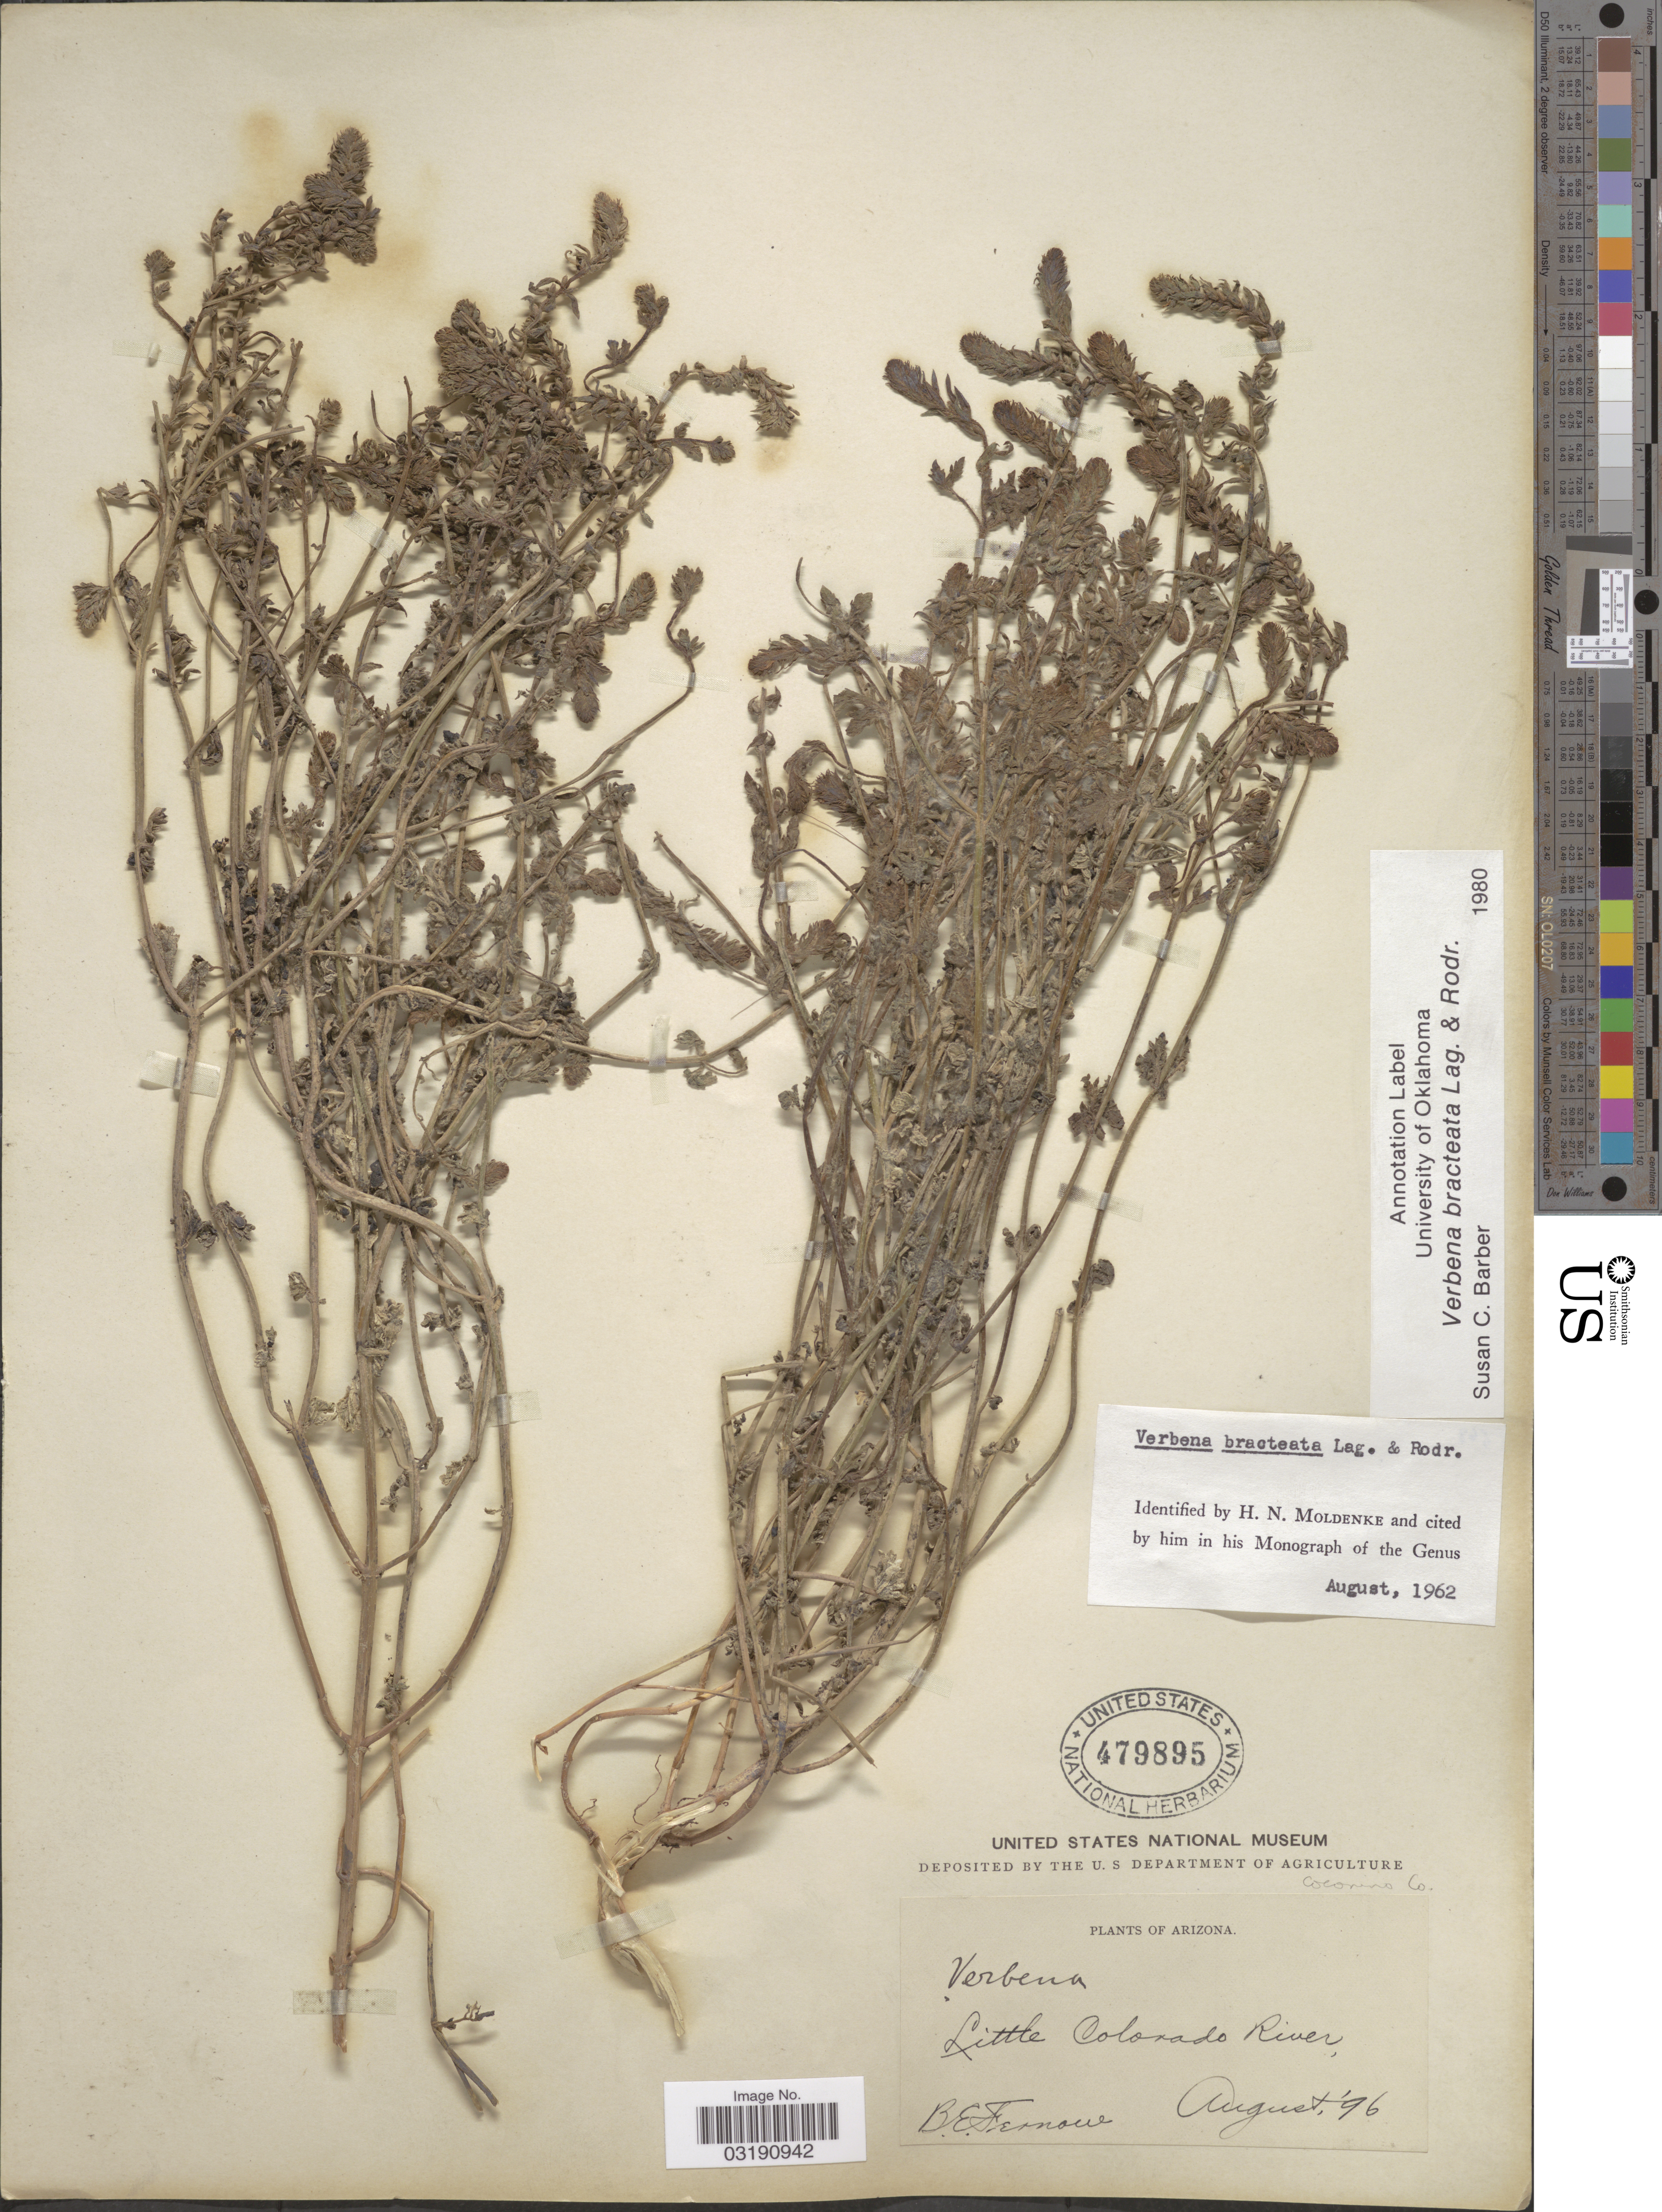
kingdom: Plantae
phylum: Tracheophyta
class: Magnoliopsida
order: Lamiales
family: Verbenaceae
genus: Verbena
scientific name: Verbena bracteata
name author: Cav. ex Lag. & Rodr.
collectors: B. Fernow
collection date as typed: Transcribed d/m/y: /8/96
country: United States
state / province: Arizona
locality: Coconino Co. Little Colorado River.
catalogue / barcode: US 479895